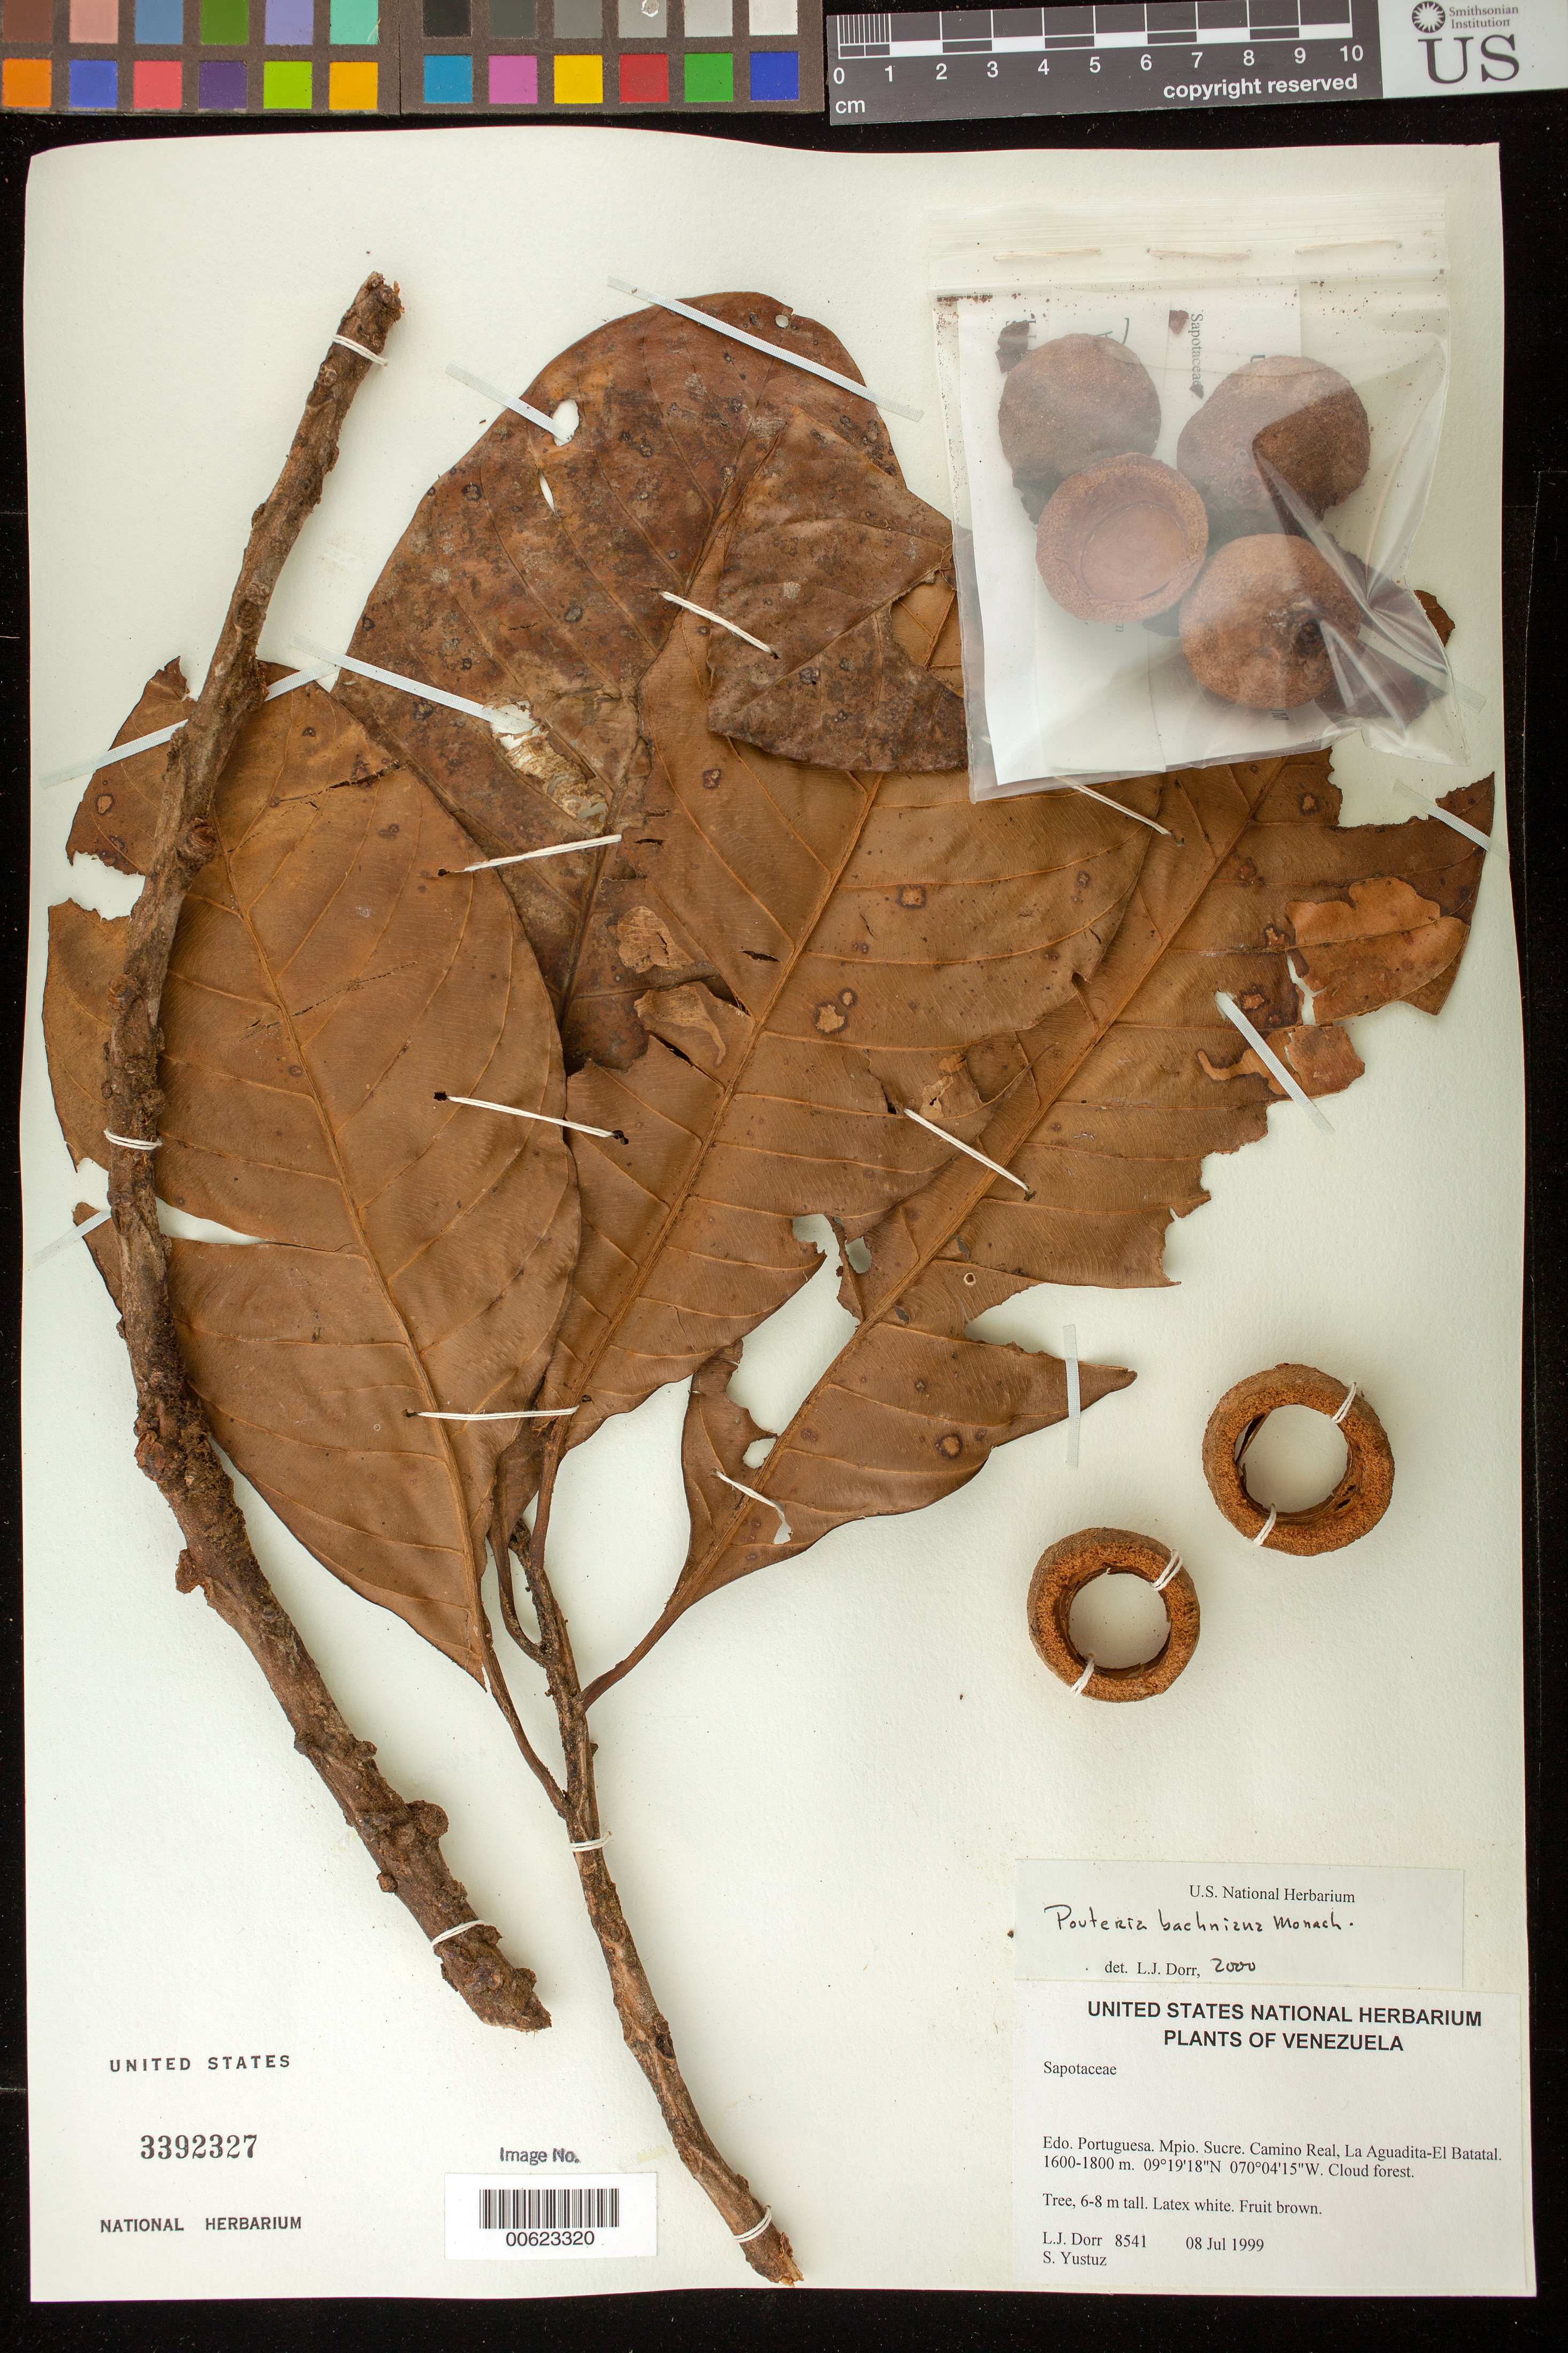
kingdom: Plantae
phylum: Tracheophyta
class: Magnoliopsida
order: Ericales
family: Sapotaceae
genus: Pouteria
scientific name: Pouteria baehniana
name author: Monach.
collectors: L. J. Dorr & S. Yustiz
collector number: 8541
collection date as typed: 08 Jul 1999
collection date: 1999-07-08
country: Venezuela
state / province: Portuguesa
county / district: Sucre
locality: Camino Real, La Aguadita-El Batatal.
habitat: Cloud forest.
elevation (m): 1600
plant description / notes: PORT, US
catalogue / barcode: US 3392327